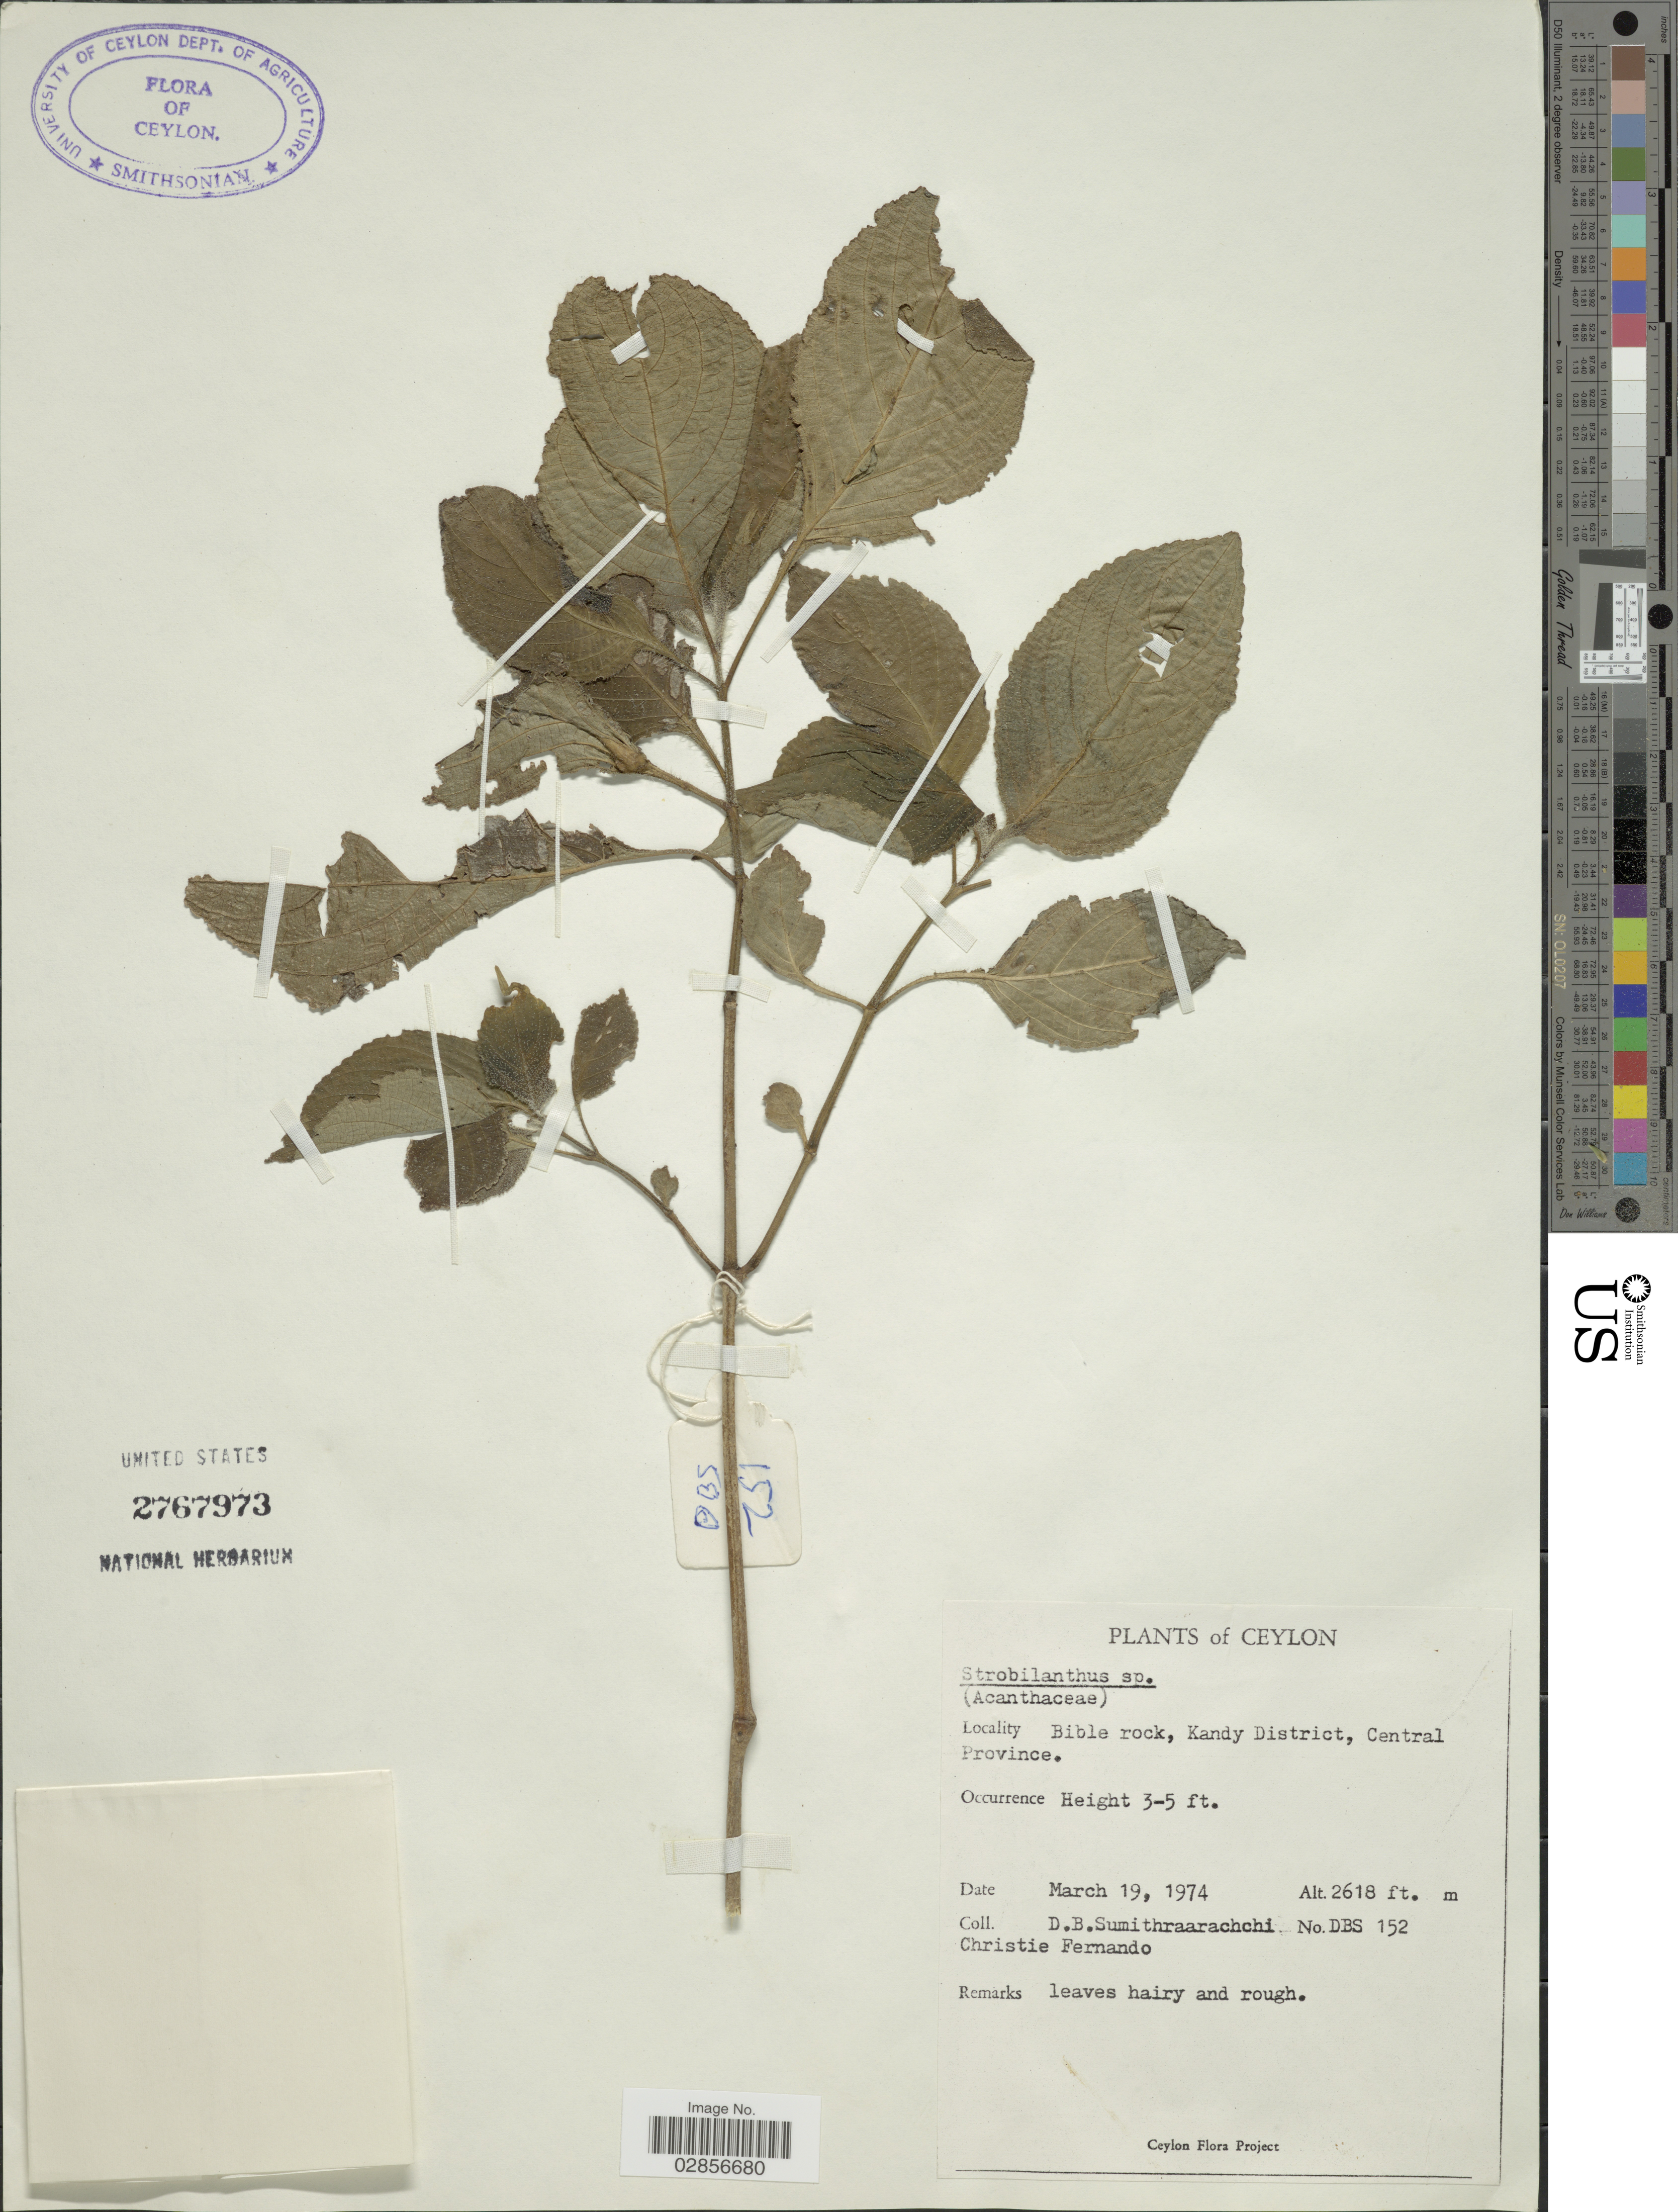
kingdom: Plantae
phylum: Tracheophyta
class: Magnoliopsida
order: Lamiales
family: Acanthaceae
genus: Strobilanthes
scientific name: Strobilanthes sp.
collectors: D. B. Sumithraarachchi & C. Fernando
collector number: DBS152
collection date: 1974-03-19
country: Sri Lanka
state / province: Central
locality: Bible rock, Kandy District, Central Province.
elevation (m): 798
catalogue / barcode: US 2767973